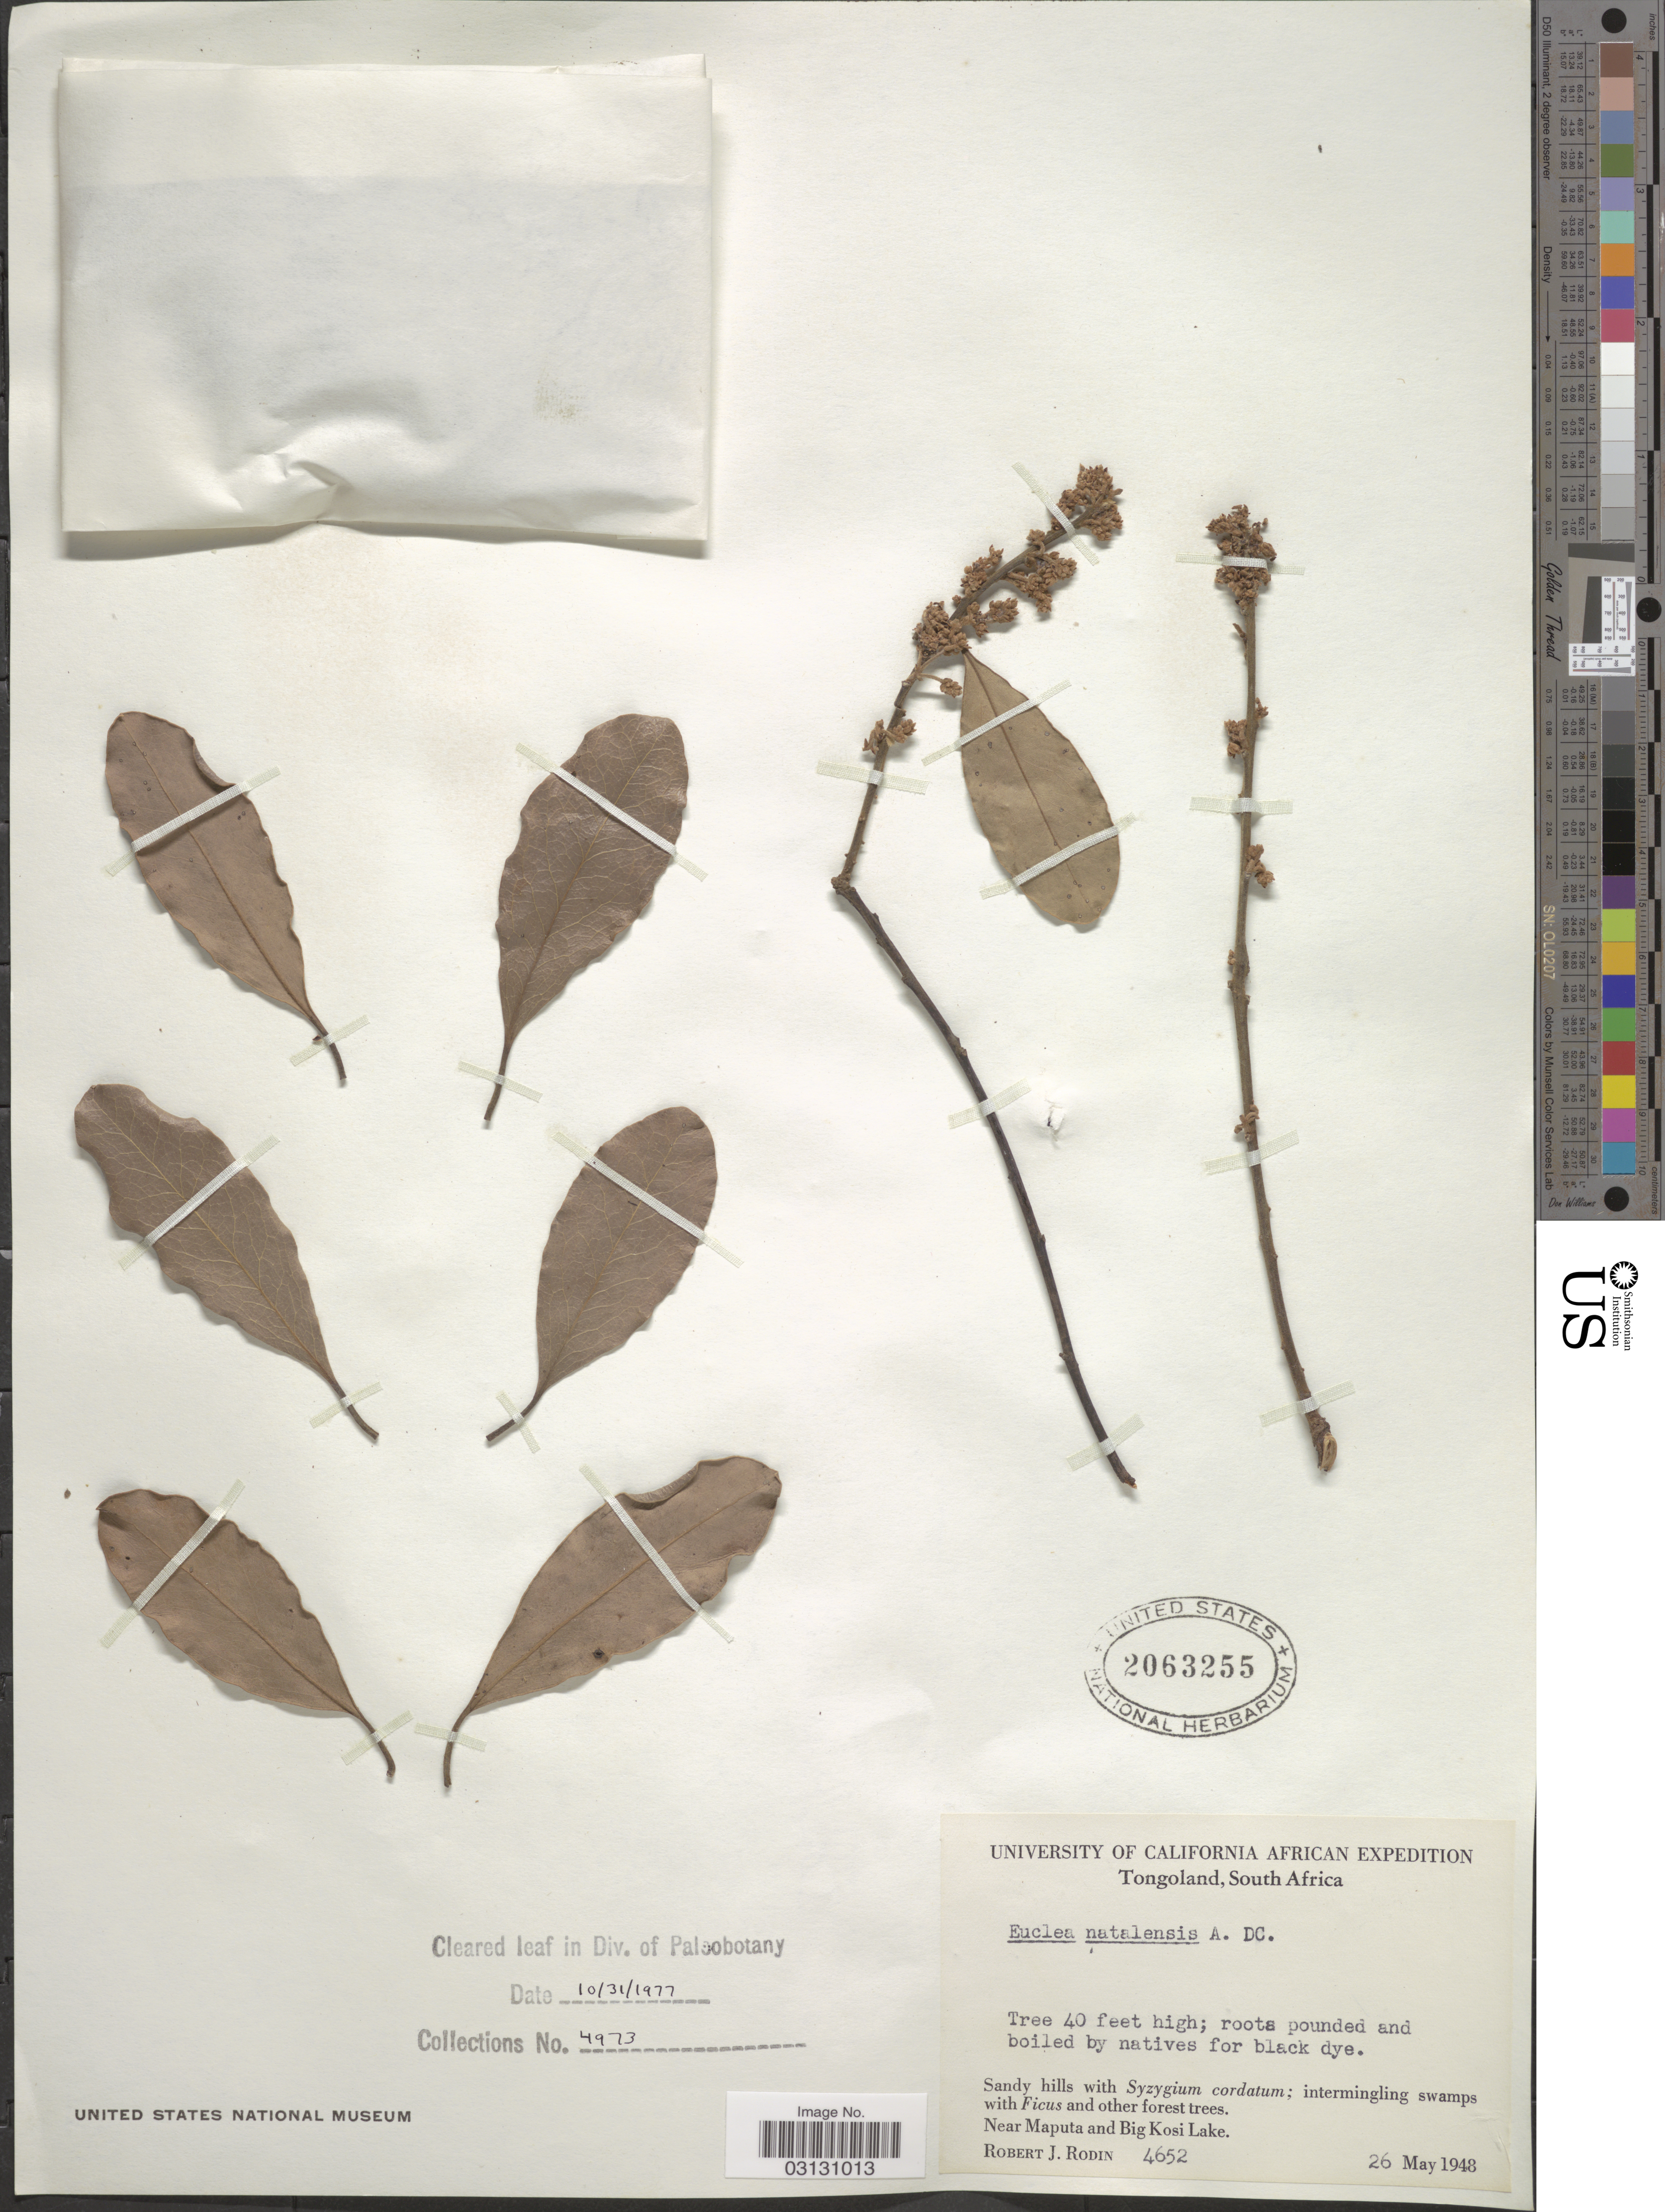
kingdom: Plantae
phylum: Tracheophyta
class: Magnoliopsida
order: Ericales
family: Ebenaceae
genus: Euclea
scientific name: Euclea natalensis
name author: A. DC.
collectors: R. J. Rodin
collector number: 4652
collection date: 1948-05-26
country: South Africa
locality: Tongoland. Near Maputa and Big Kosi Lake.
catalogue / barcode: US 2063255